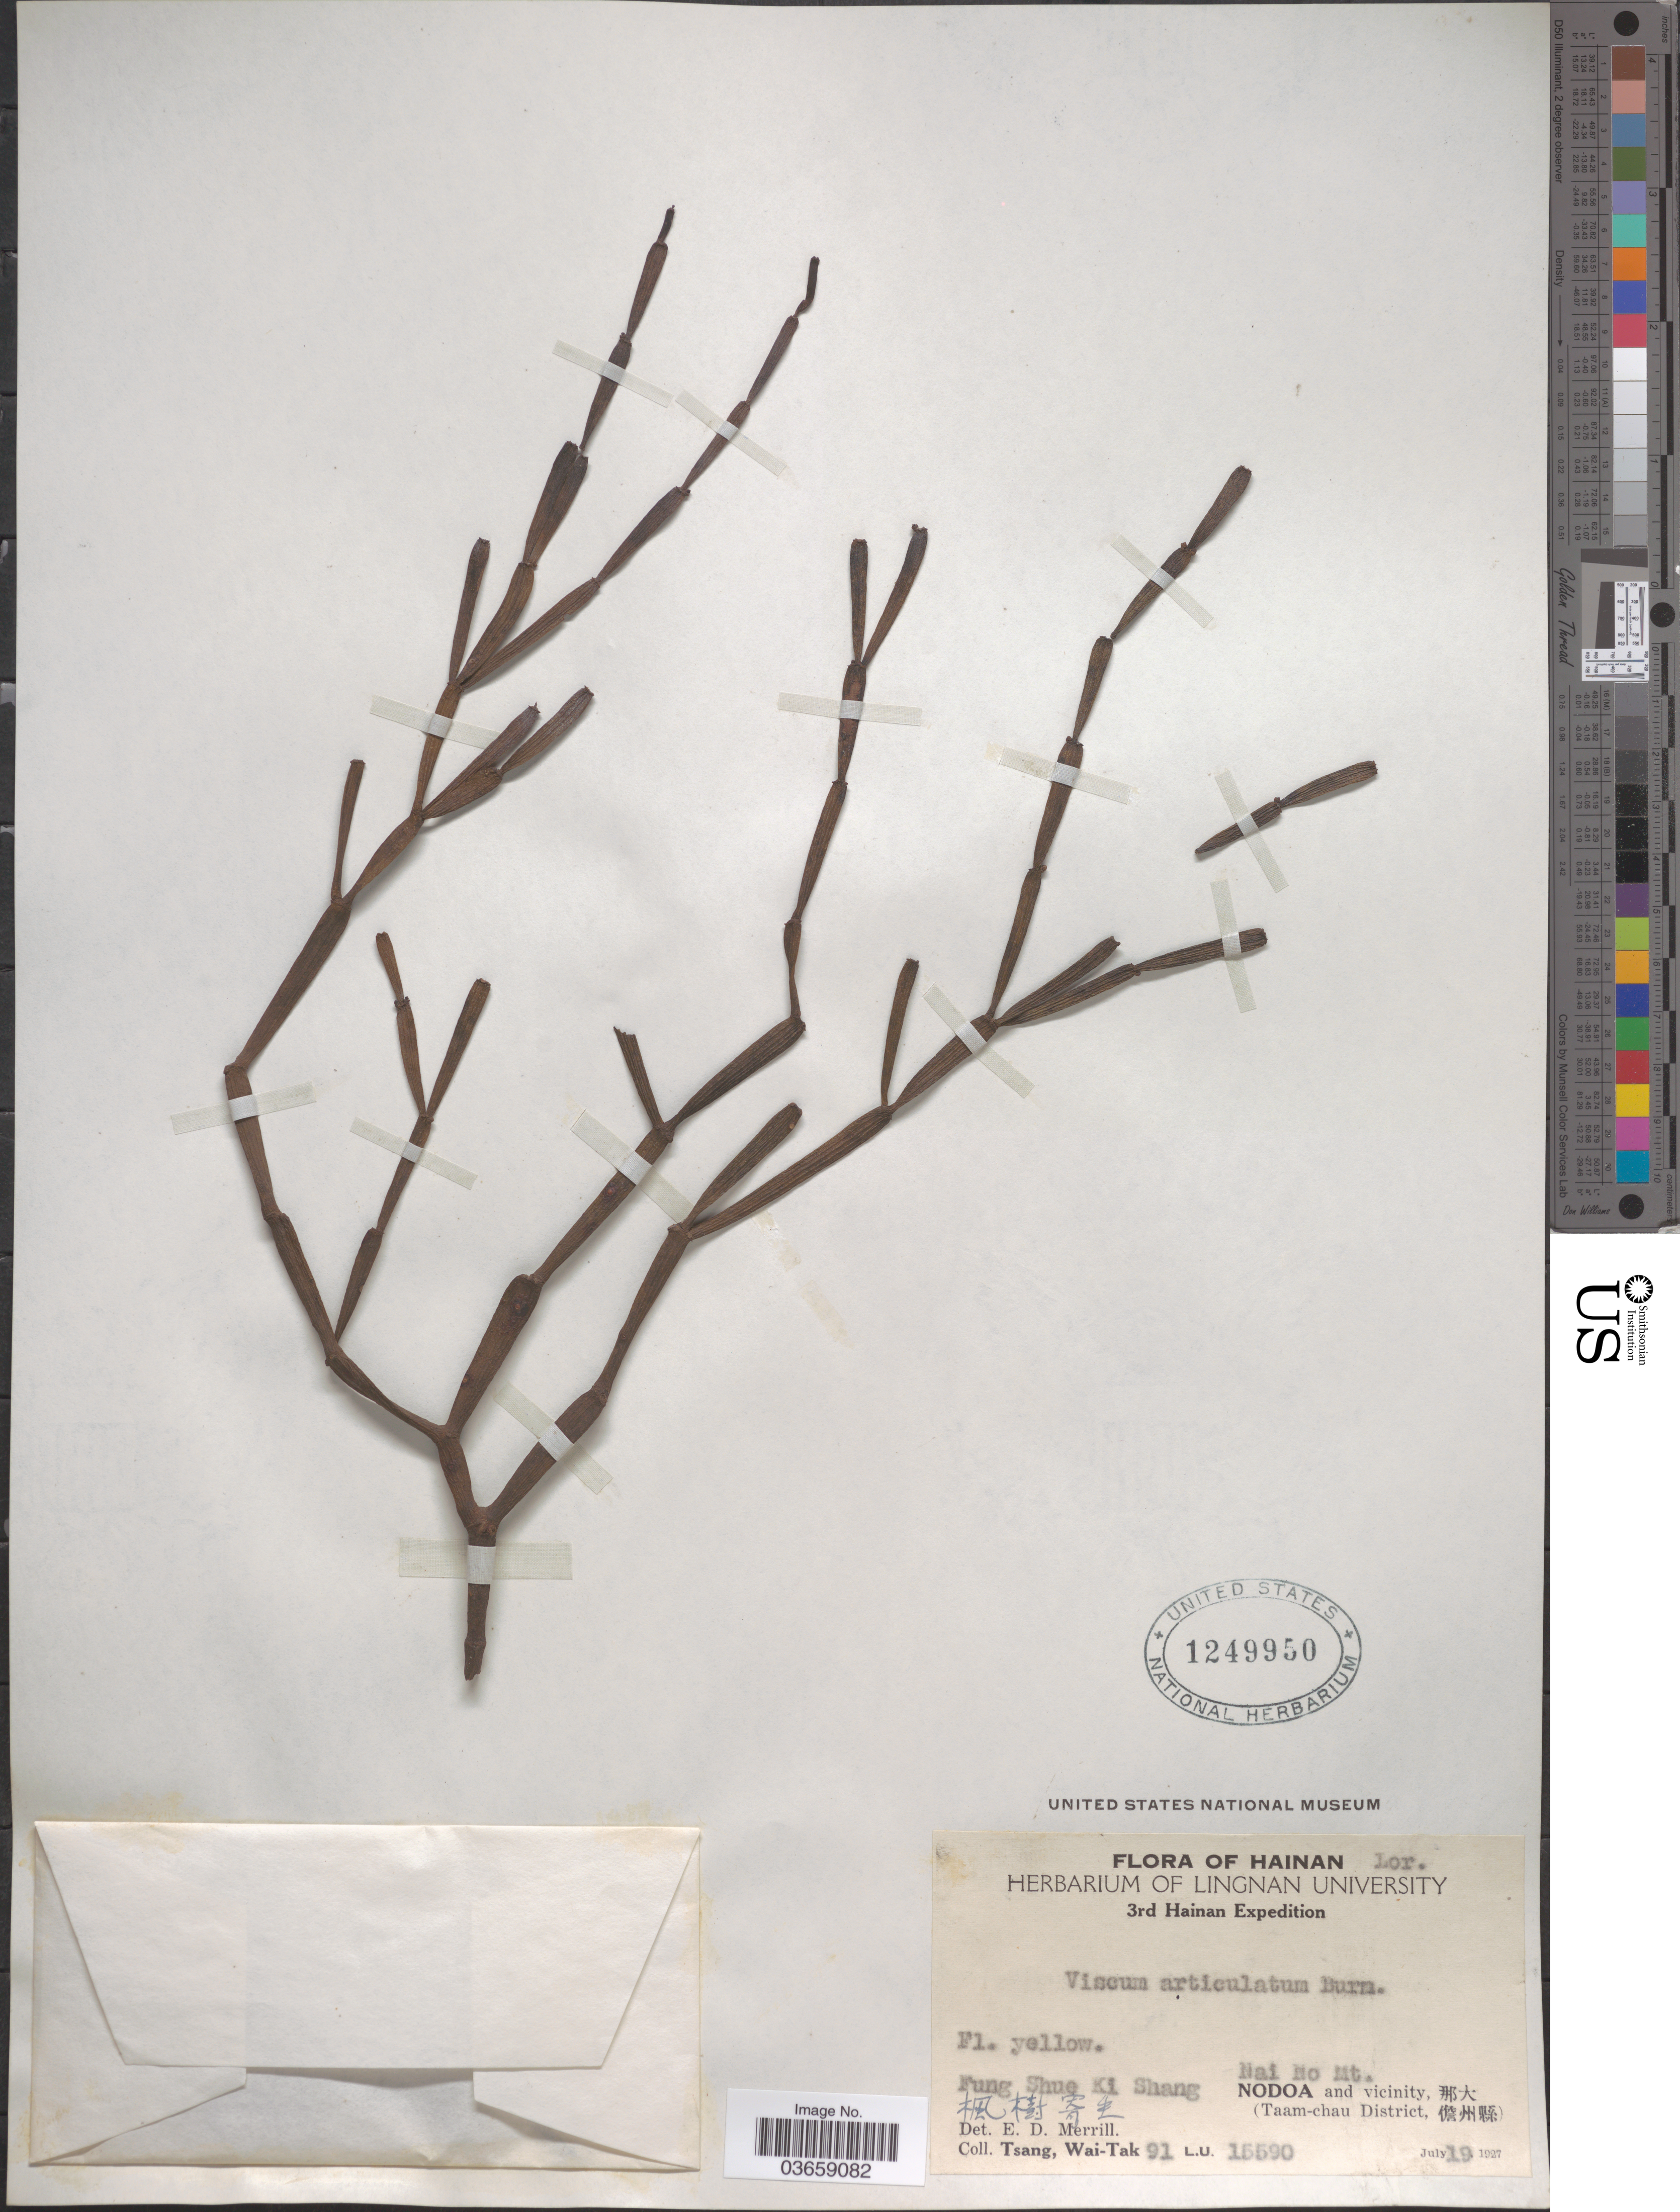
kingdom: Plantae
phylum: Tracheophyta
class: Magnoliopsida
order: Santalales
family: Viscaceae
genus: Viscum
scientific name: Viscum articulatum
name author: Burm. f.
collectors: W. T. Tsang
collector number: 91L.U.15590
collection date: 1927-07-19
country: China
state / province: Hainan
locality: Nai No Mt. Nodoa and vicinity, X. (Taam-chau District, X). Fung Shue Ki Shang X.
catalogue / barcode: US 1249950